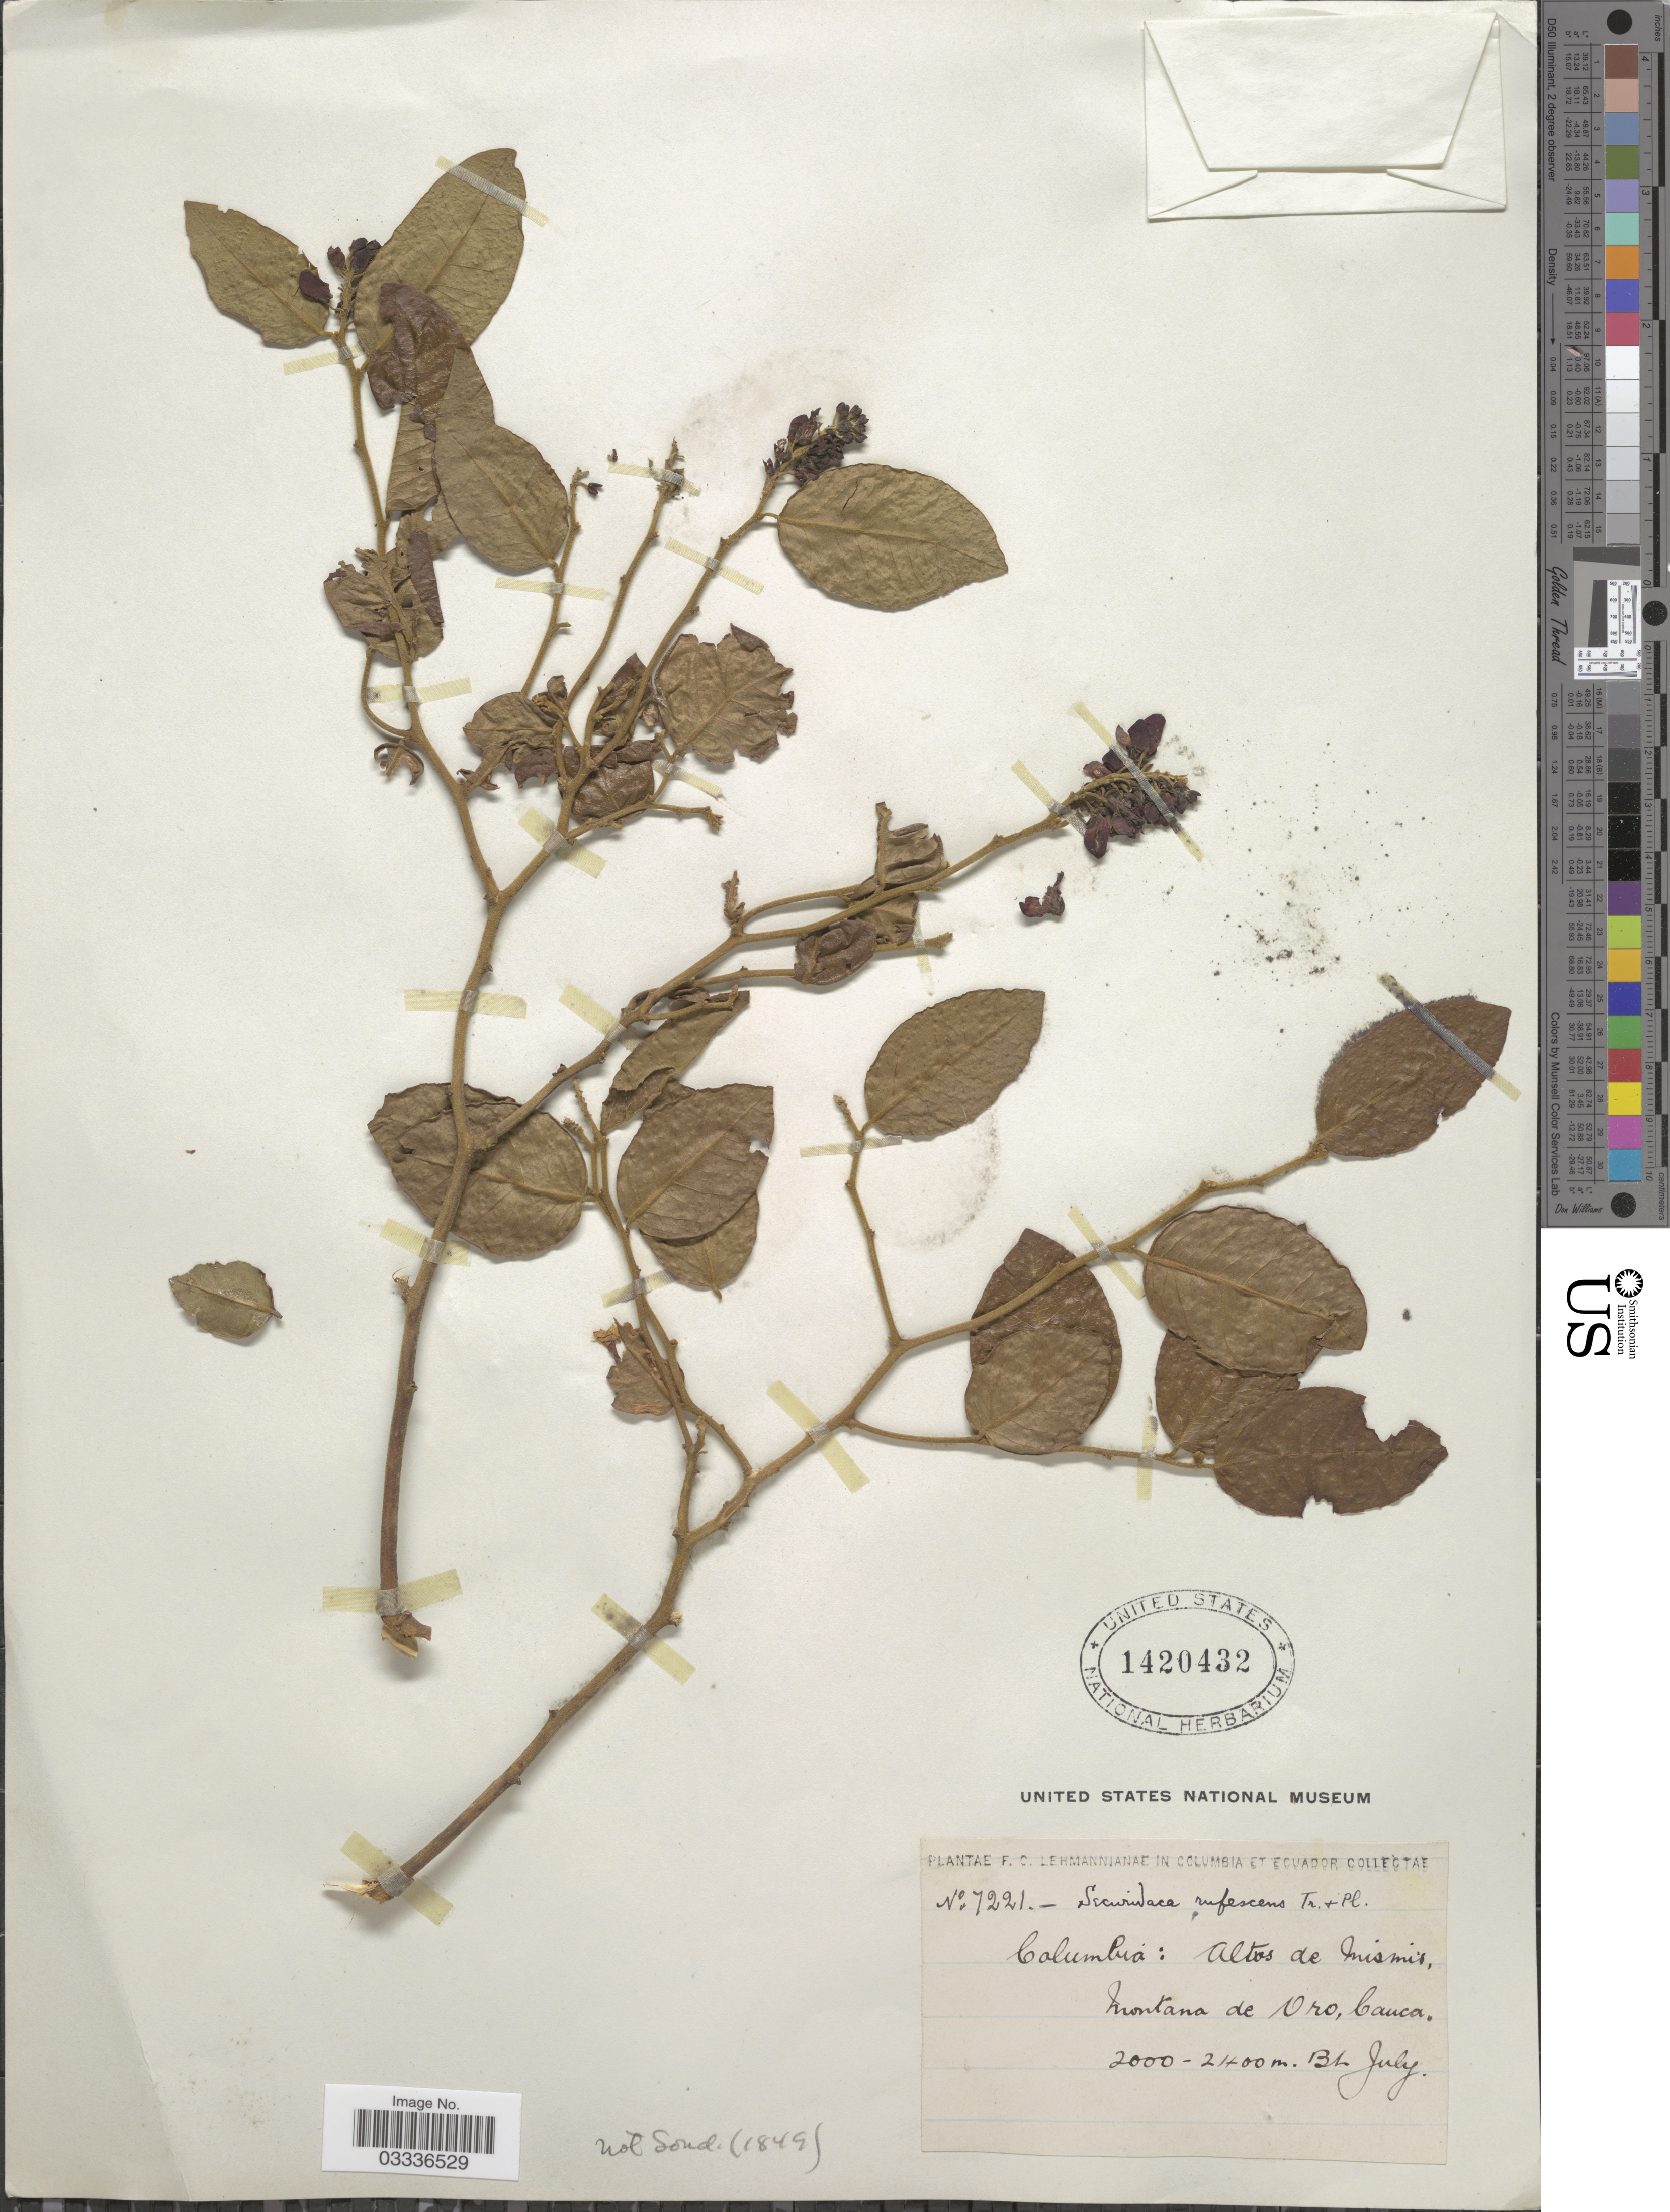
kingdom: Plantae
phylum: Tracheophyta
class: Magnoliopsida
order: Fabales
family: Polygalaceae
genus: Securidaca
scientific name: Securidaca purpurea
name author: B.L. Linden ex Planch.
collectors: F. C. Lehmann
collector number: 7221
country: Colombia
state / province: Cauca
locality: Altos de mismis, Montana de Oro.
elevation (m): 2000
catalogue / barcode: US 1420432